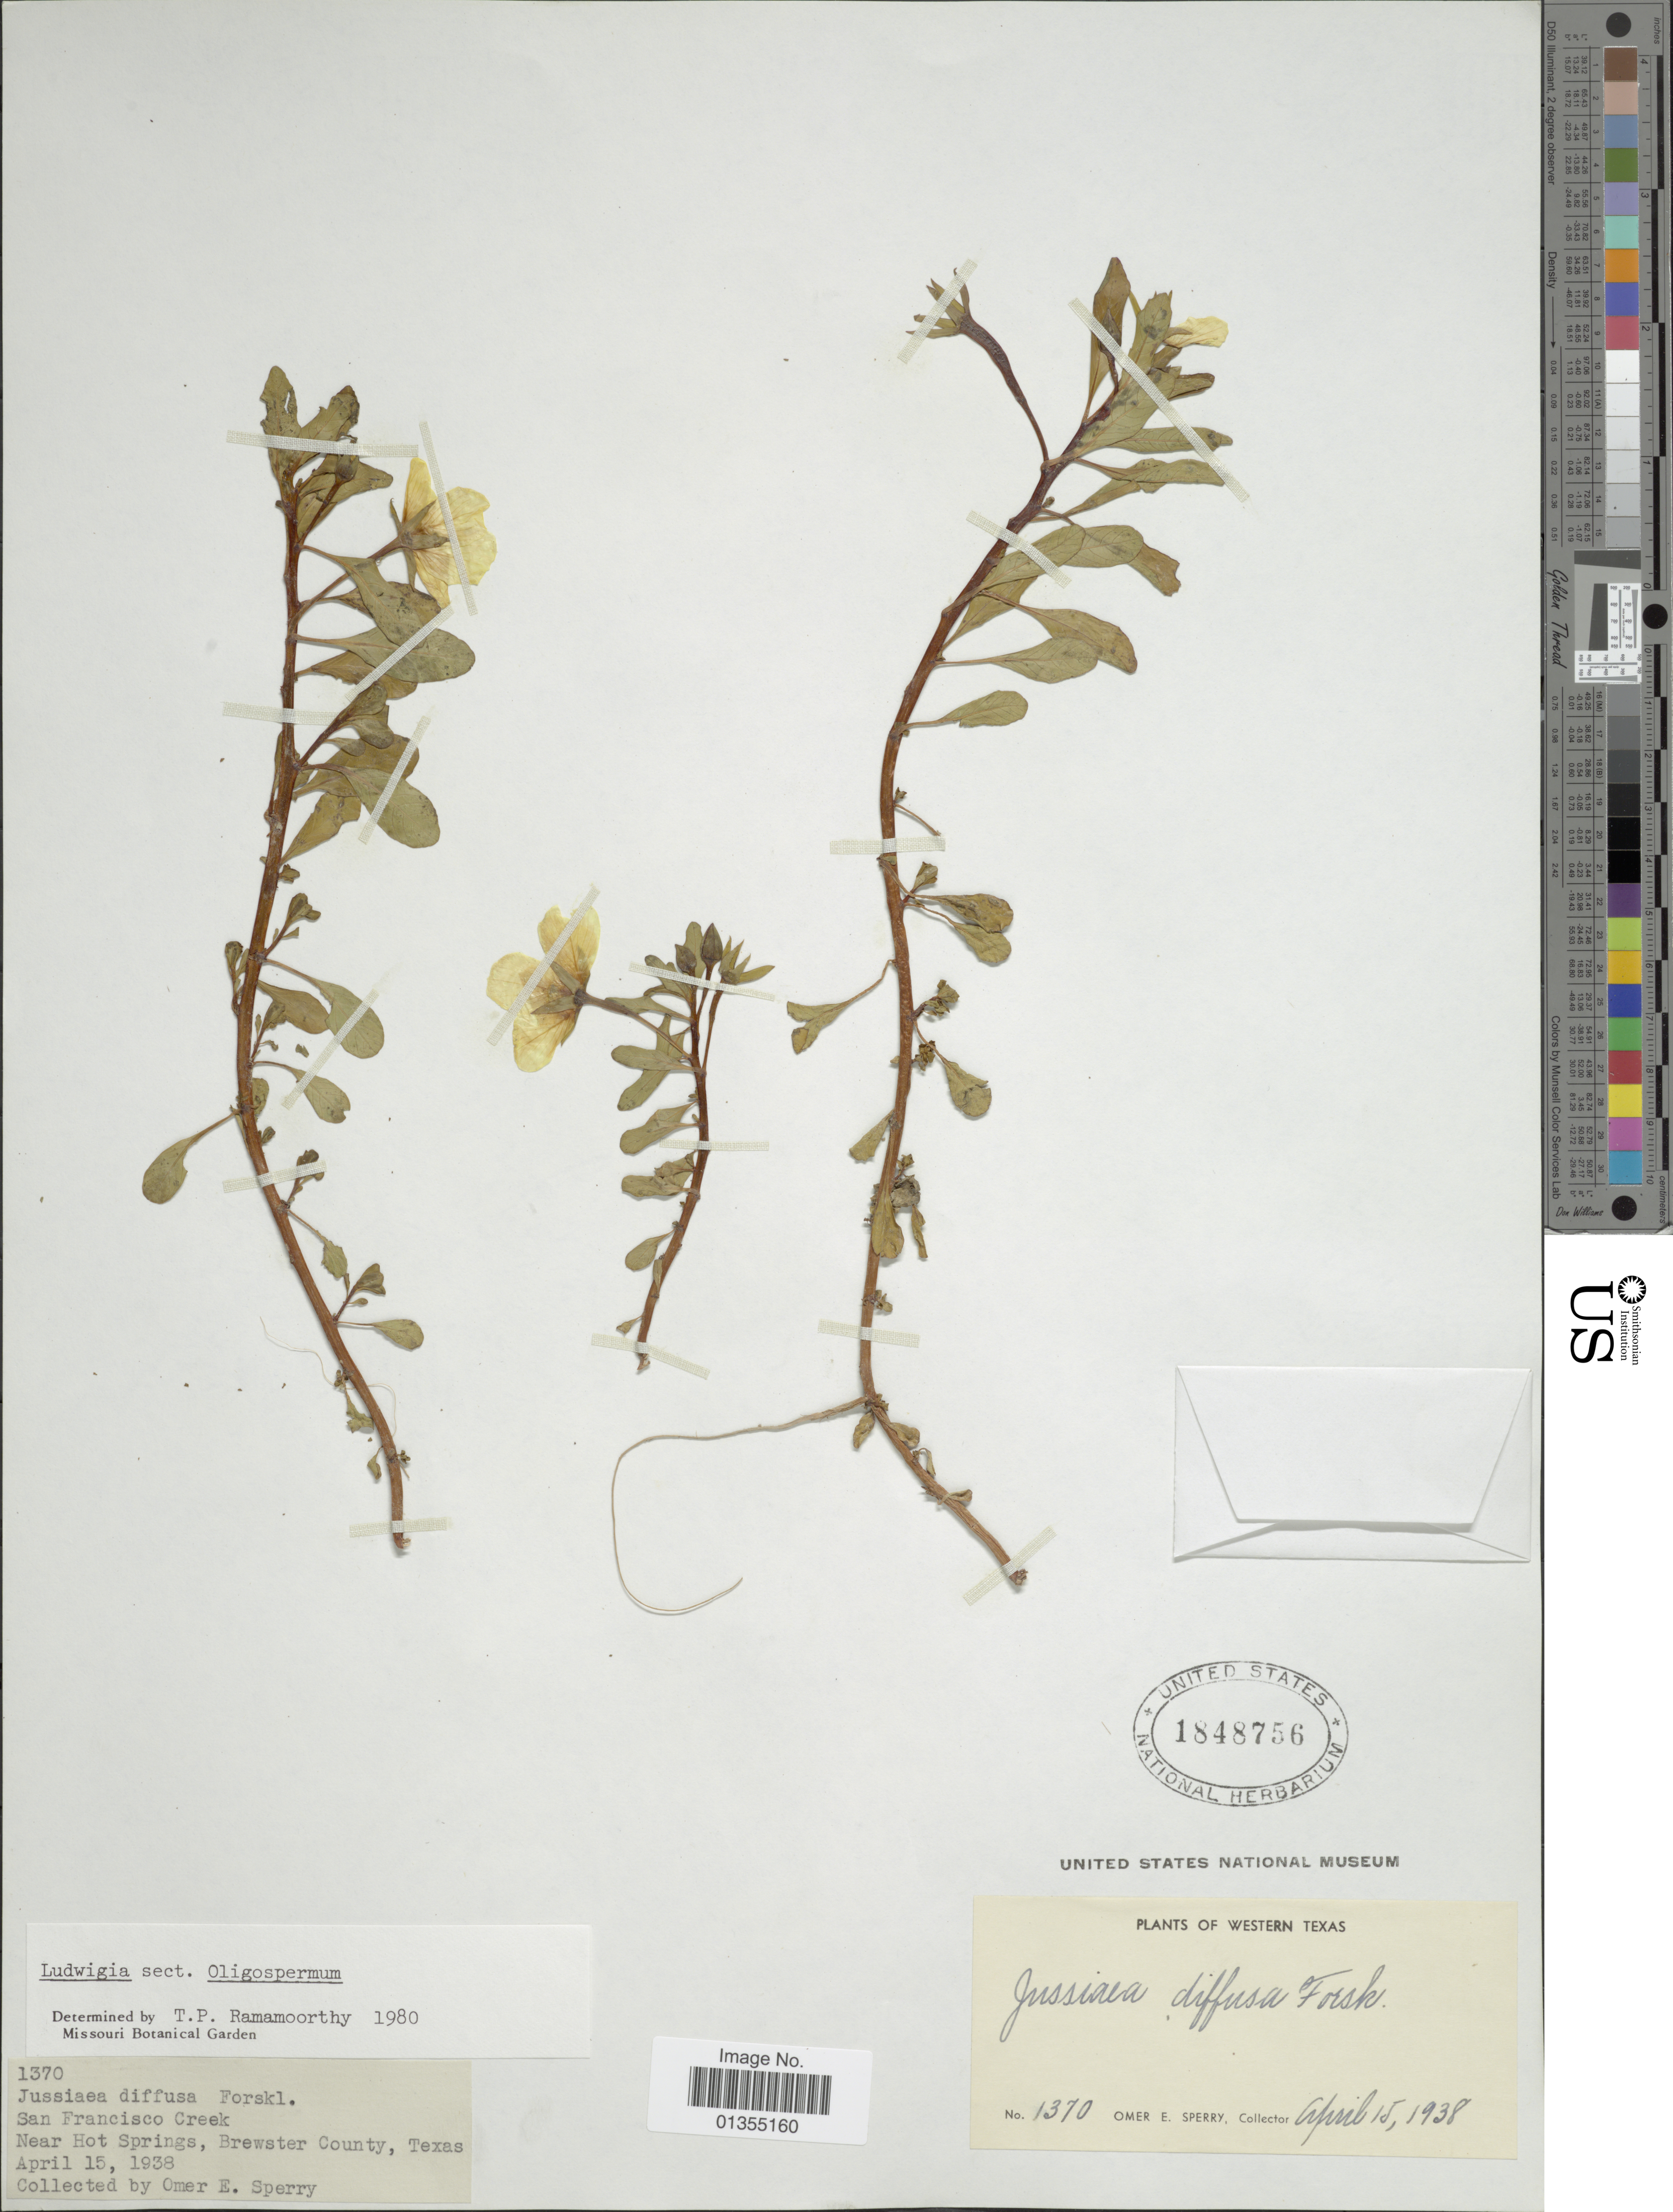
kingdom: Plantae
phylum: Tracheophyta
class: Magnoliopsida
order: Myrtales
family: Onagraceae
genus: Ludwigia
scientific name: Ludwigia stolonifera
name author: (Guill. & Perr.) P.H. Raven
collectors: O. E. Sperry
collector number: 1370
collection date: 1938-04-15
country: United States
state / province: Texas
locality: San Francisco Creek. Near Hot Springs, Brewster County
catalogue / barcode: US 1848756